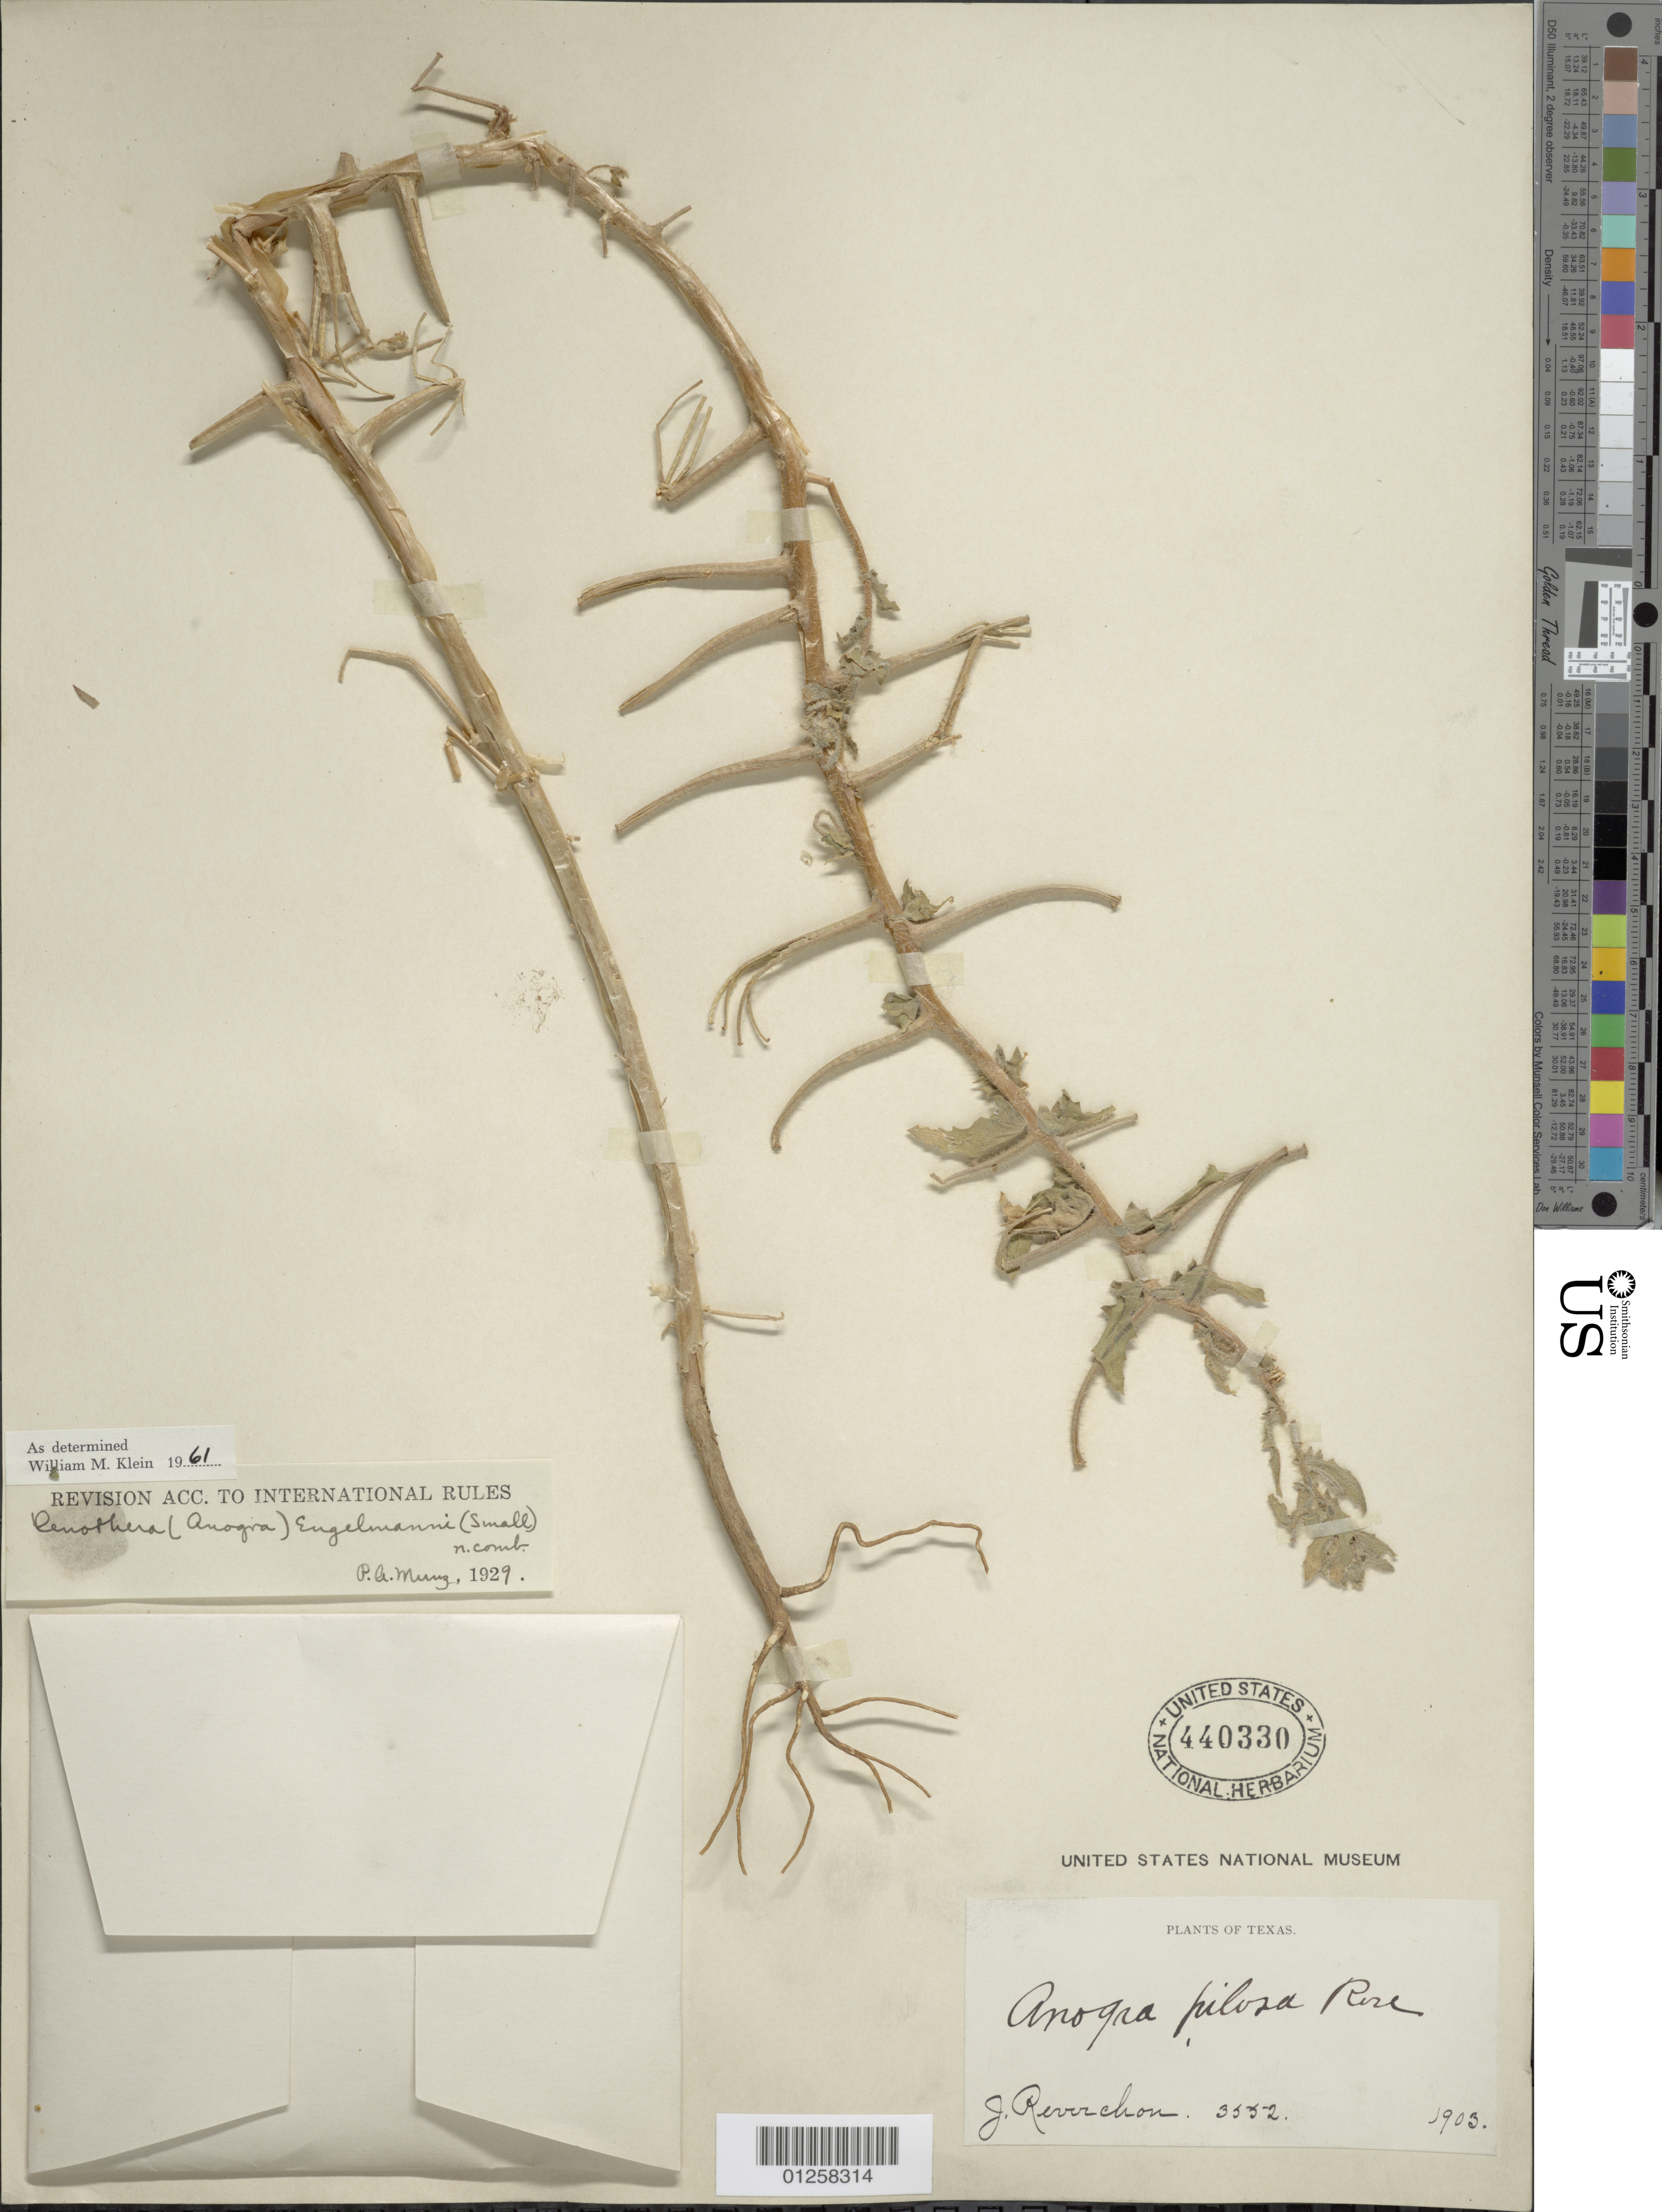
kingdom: Plantae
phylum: Tracheophyta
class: Magnoliopsida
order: Myrtales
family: Onagraceae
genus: Oenothera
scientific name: Oenothera engelmannii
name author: (Small) Munz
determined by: Klein, W. M.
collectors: J. Reverchon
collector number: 3552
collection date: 1903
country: United States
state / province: Texas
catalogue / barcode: US 440330